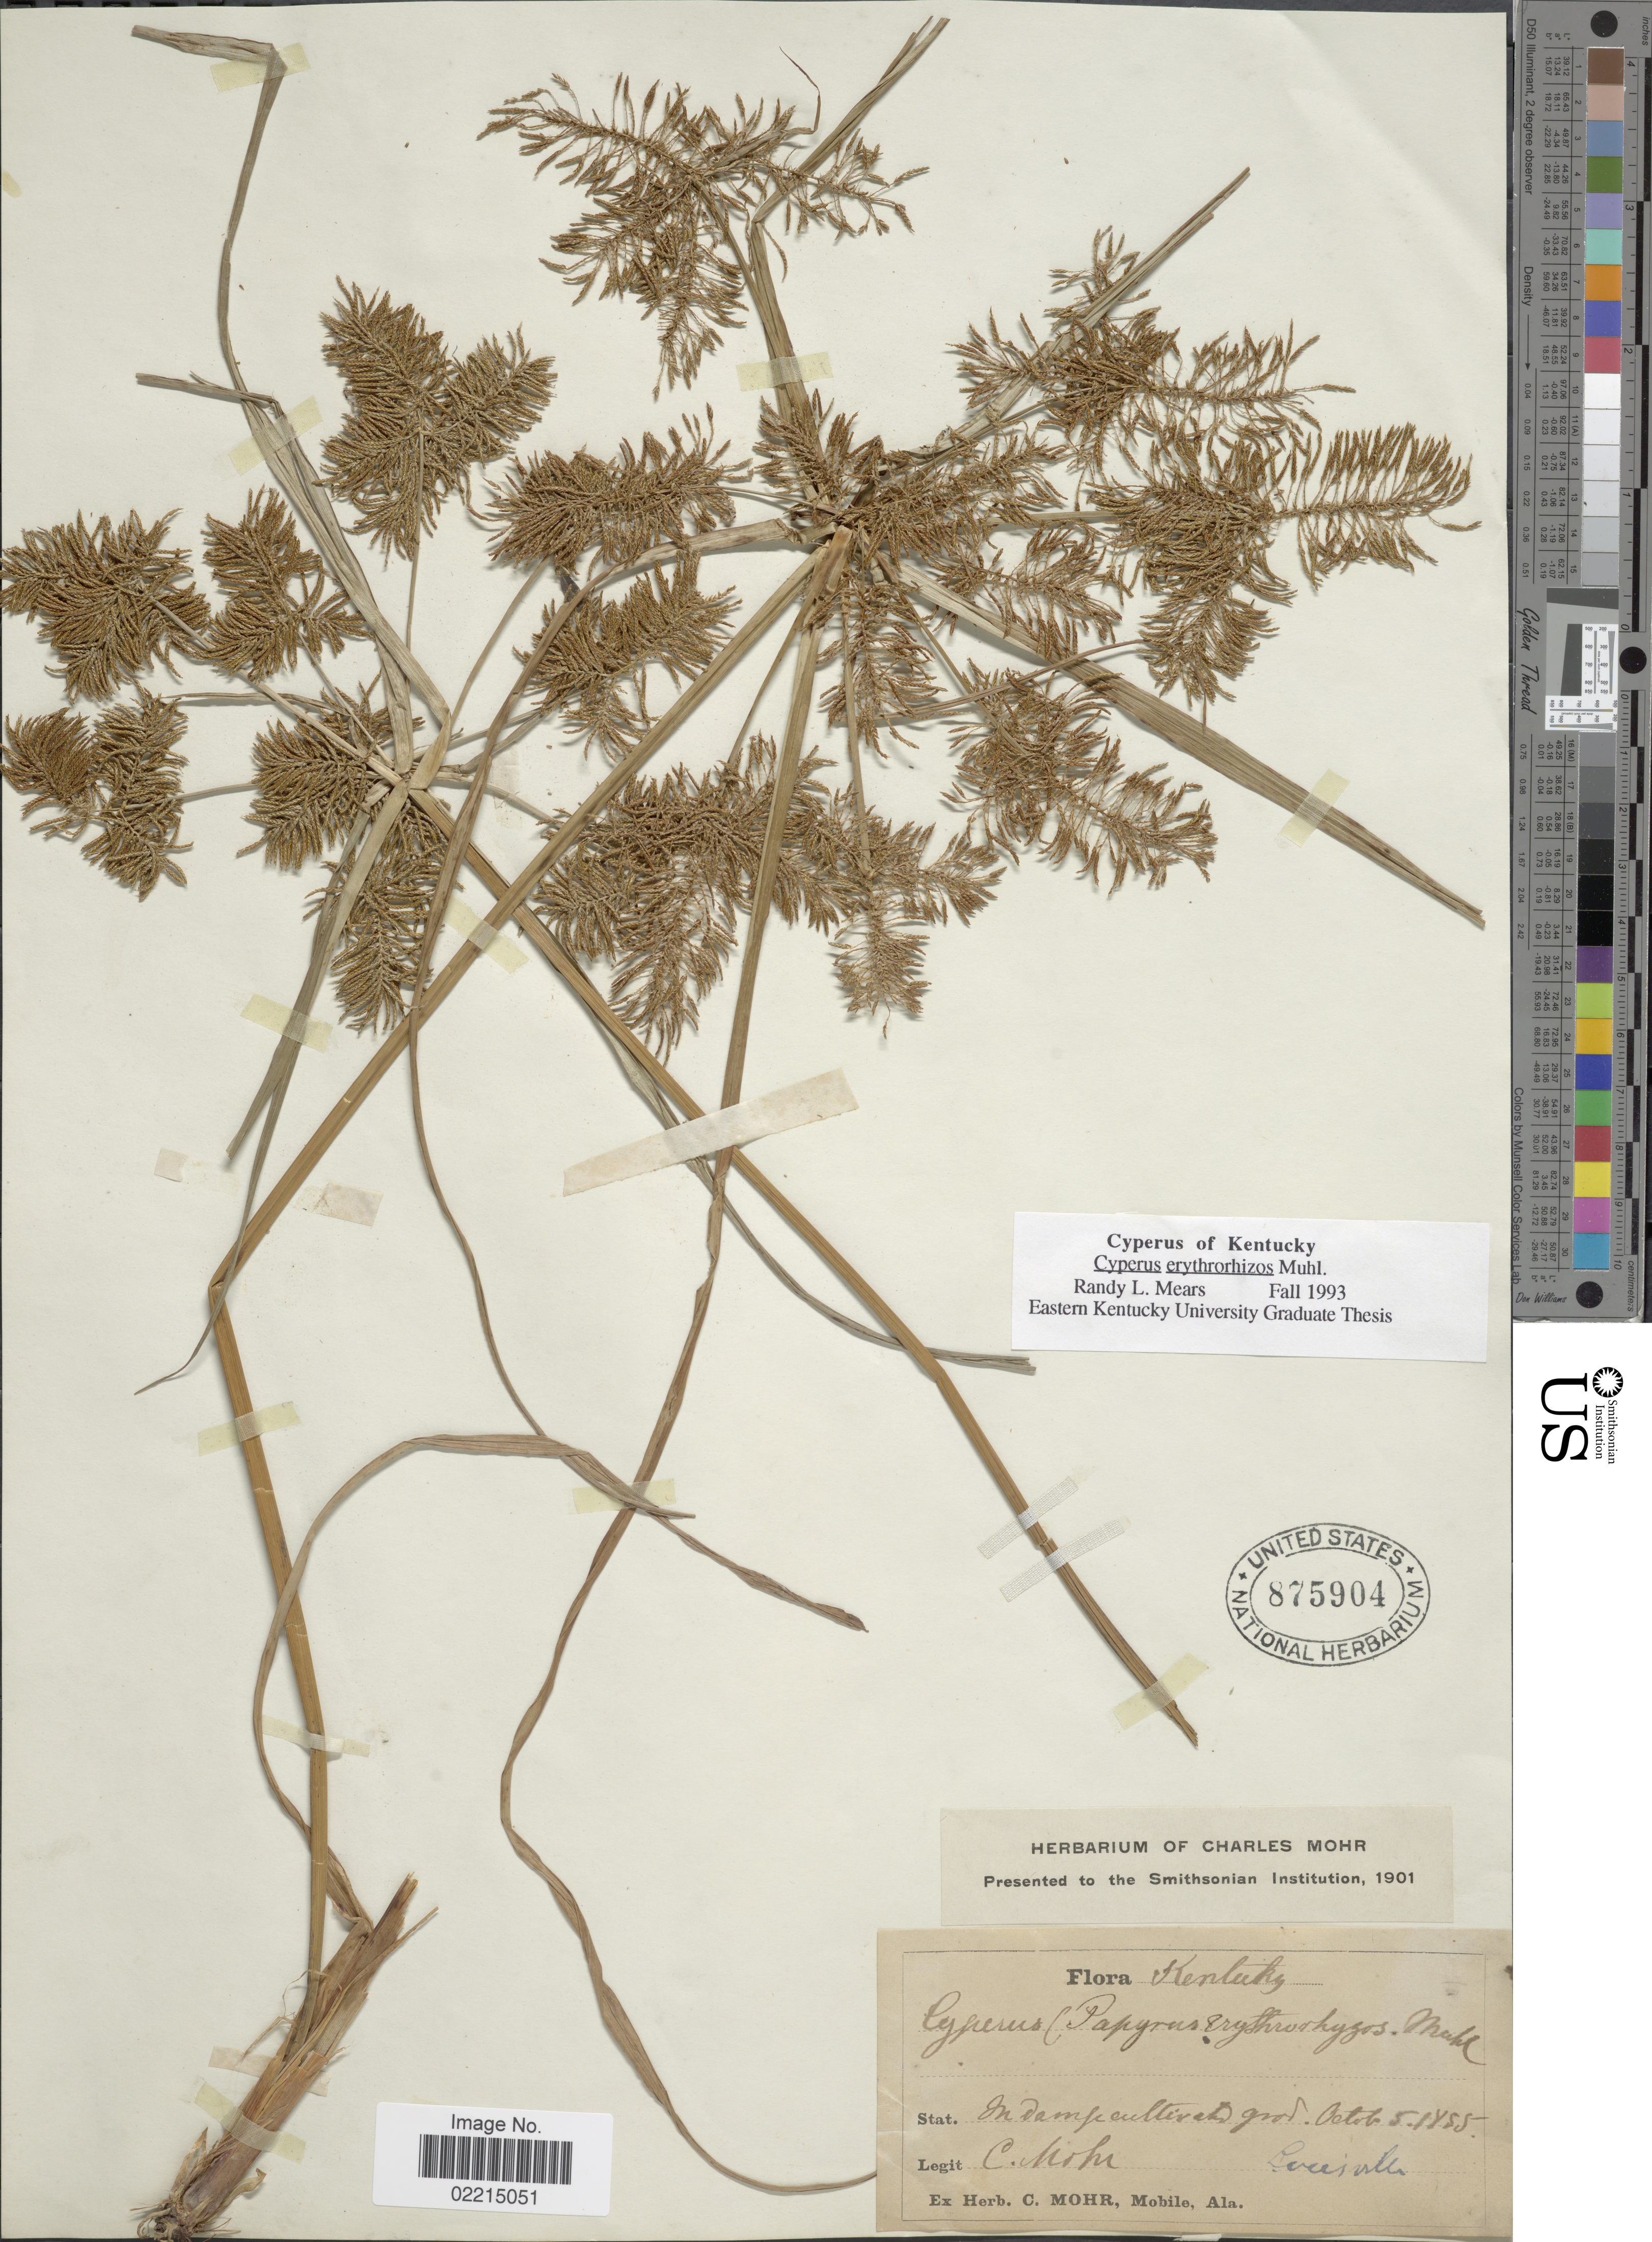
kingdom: Plantae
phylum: Tracheophyta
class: Liliopsida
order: Poales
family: Cyperaceae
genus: Cyperus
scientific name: Cyperus erythrorhizos Muhl.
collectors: C. T. Mohr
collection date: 1855-10-05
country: United States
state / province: Kentucky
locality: Louisville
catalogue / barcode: US 875904